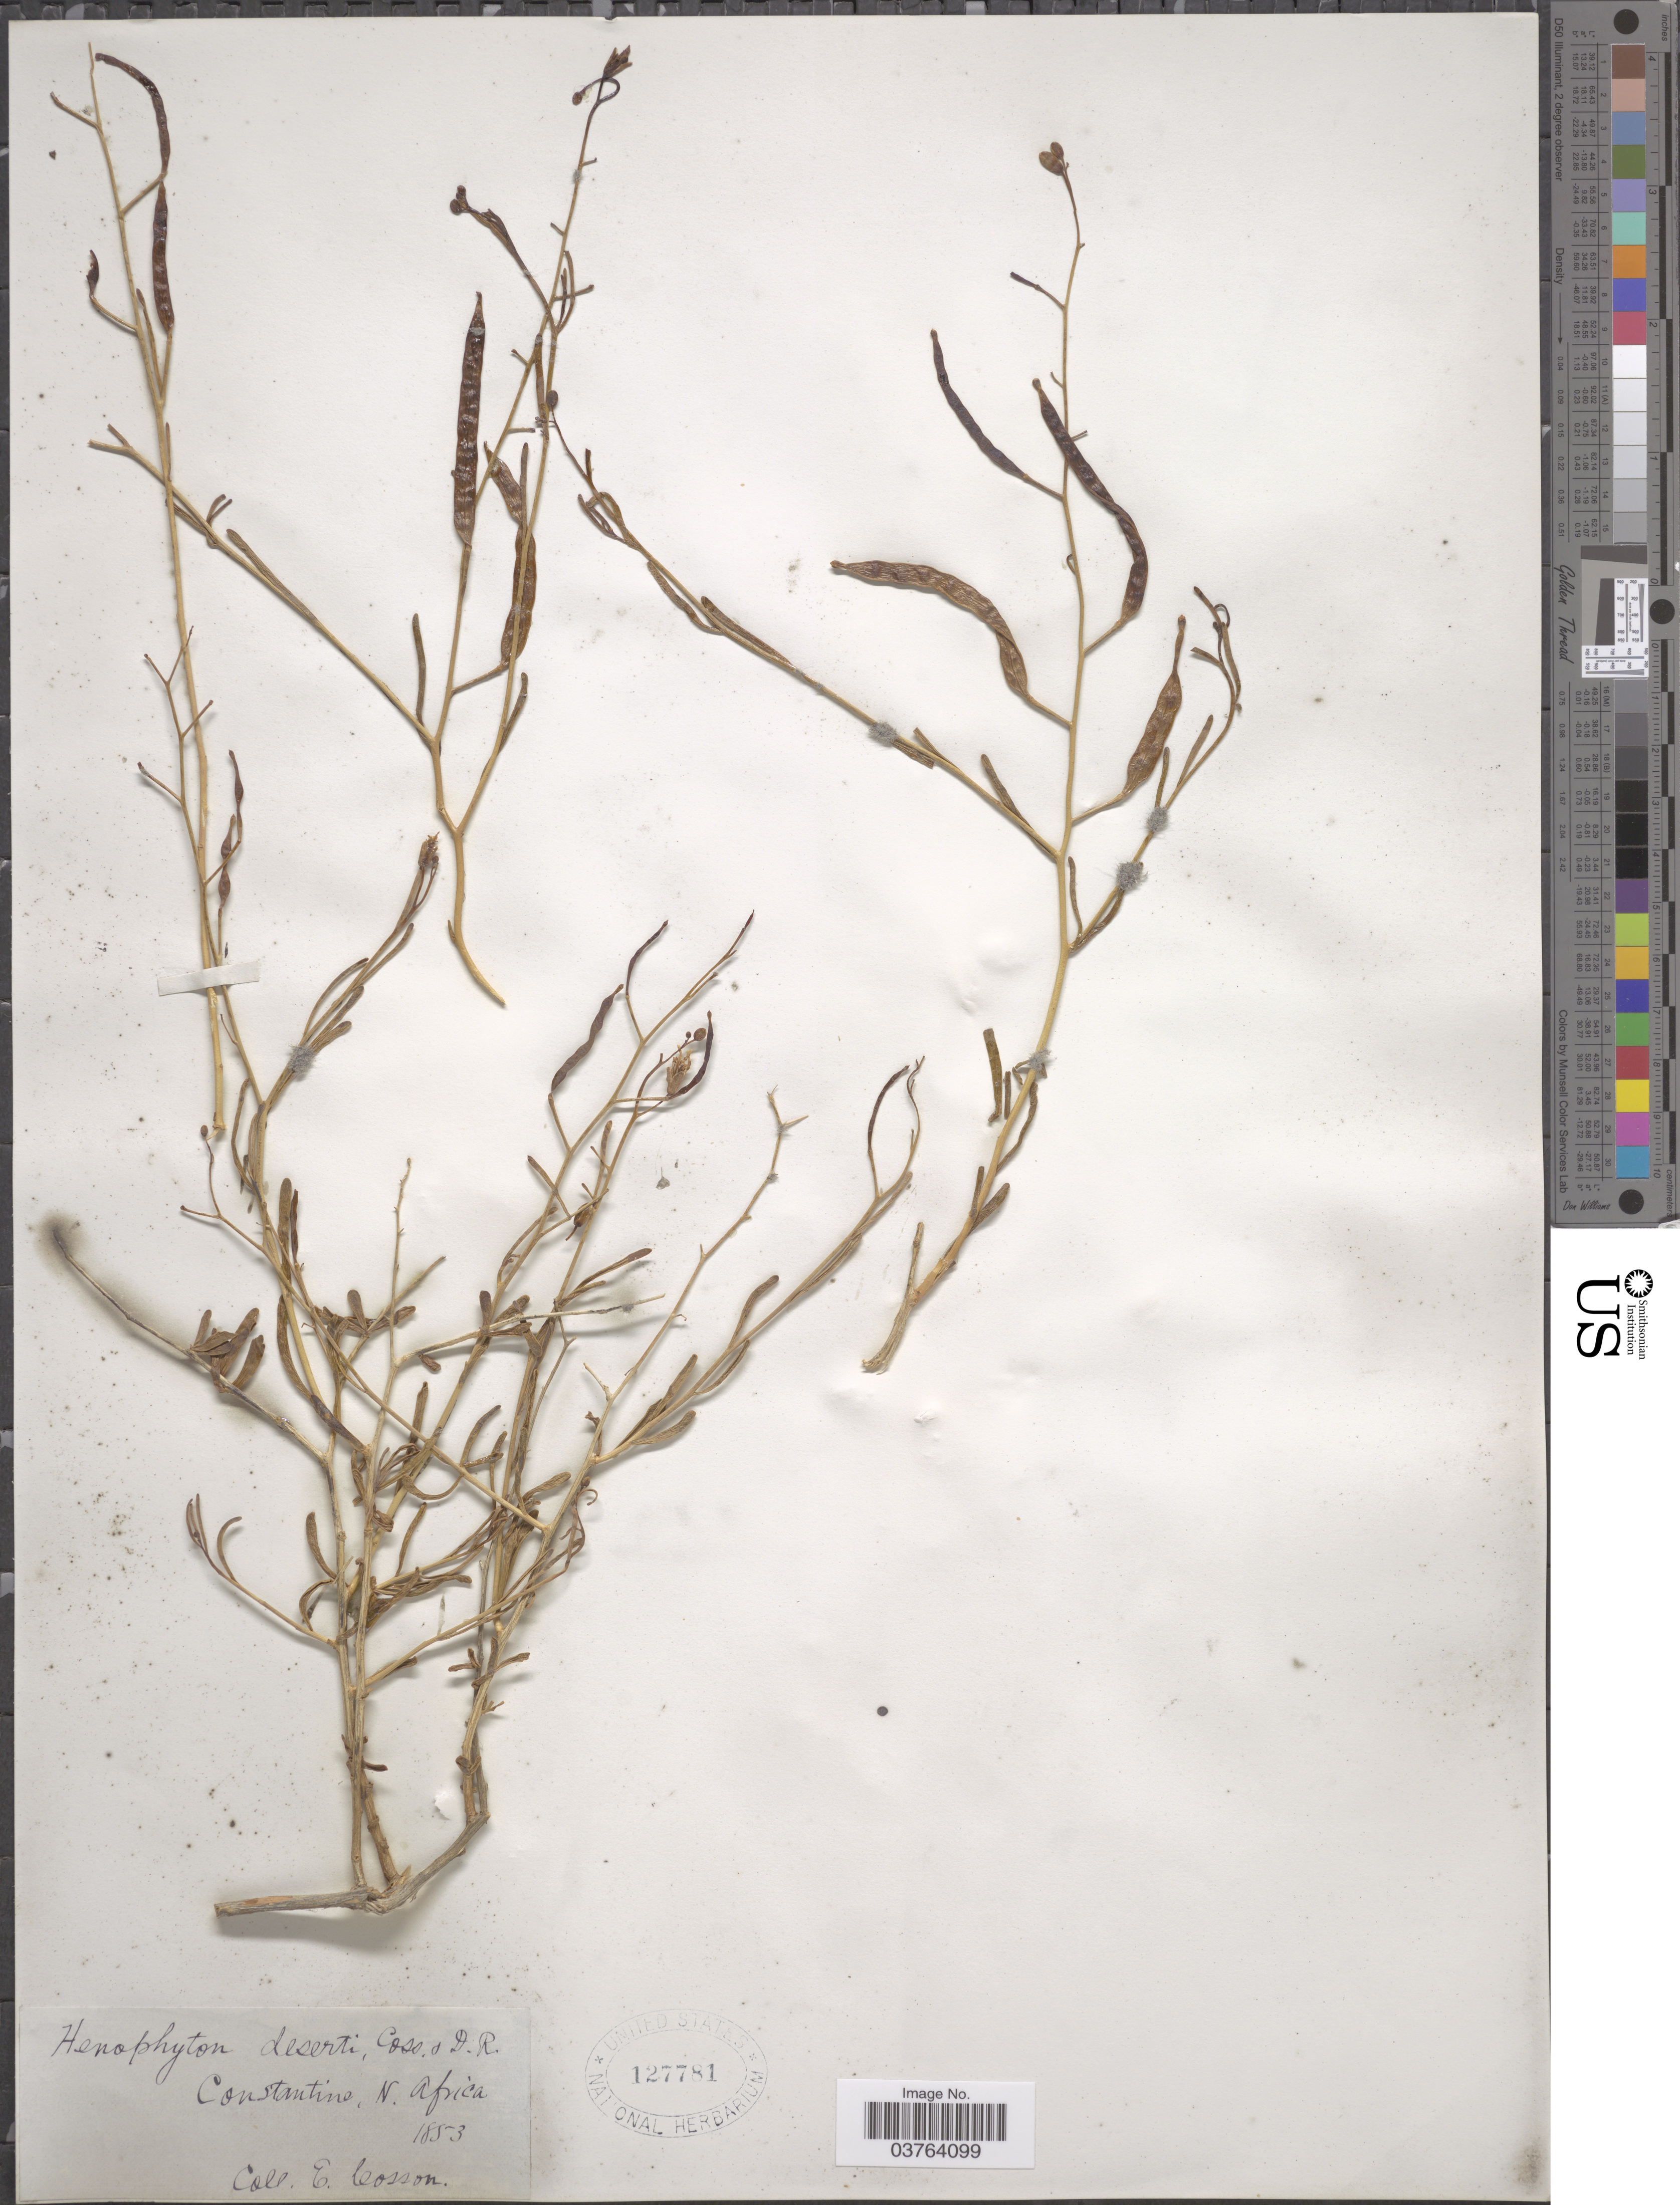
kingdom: Plantae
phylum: Tracheophyta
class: Magnoliopsida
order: Brassicales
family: Brassicaceae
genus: Henophyton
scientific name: Henophyton deserti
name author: (Coss. & Durieu) Coss. & Durieu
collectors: E. Cosson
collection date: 1853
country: Algeria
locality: Constantine, N. Africa.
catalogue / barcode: US 127781